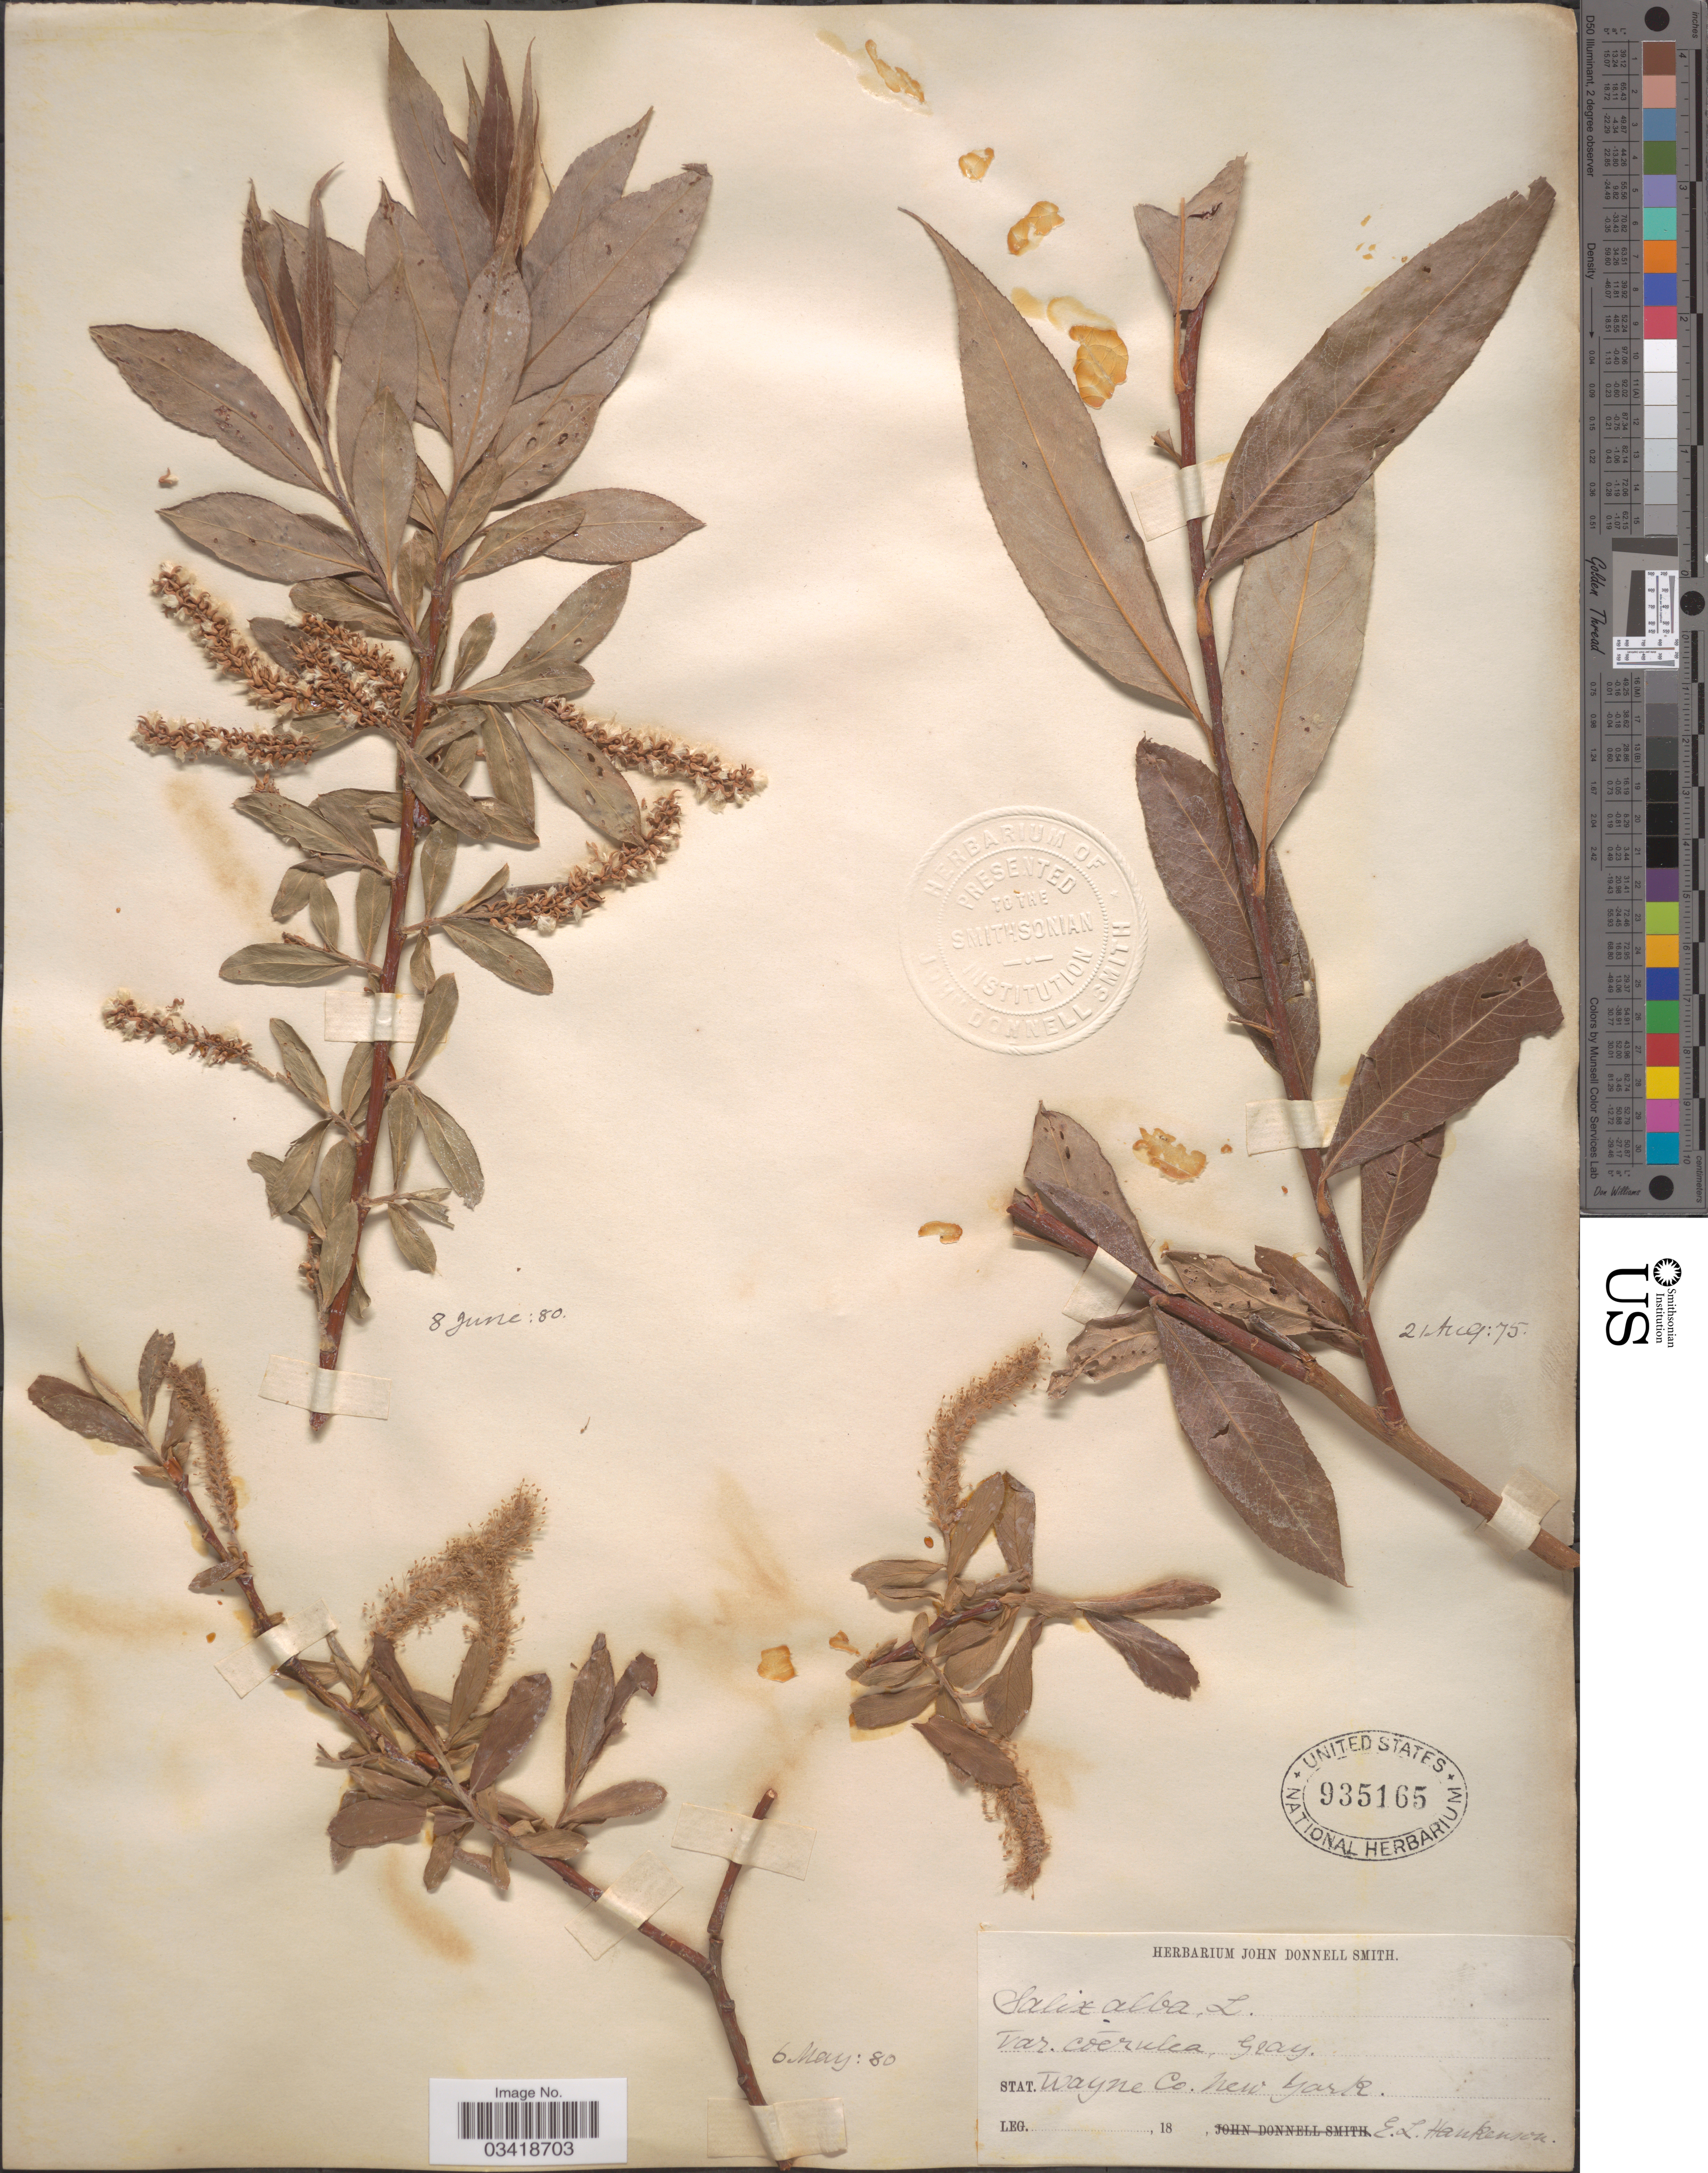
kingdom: Plantae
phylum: Tracheophyta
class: Magnoliopsida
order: Malpighiales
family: Salicaceae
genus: Salix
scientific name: Salix alba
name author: L.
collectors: E. Hankenson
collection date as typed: Transcribed d/m/y: 21/8/75 to 8/6/80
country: United States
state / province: New York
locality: Stat. Wayne Co.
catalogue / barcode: US 935165